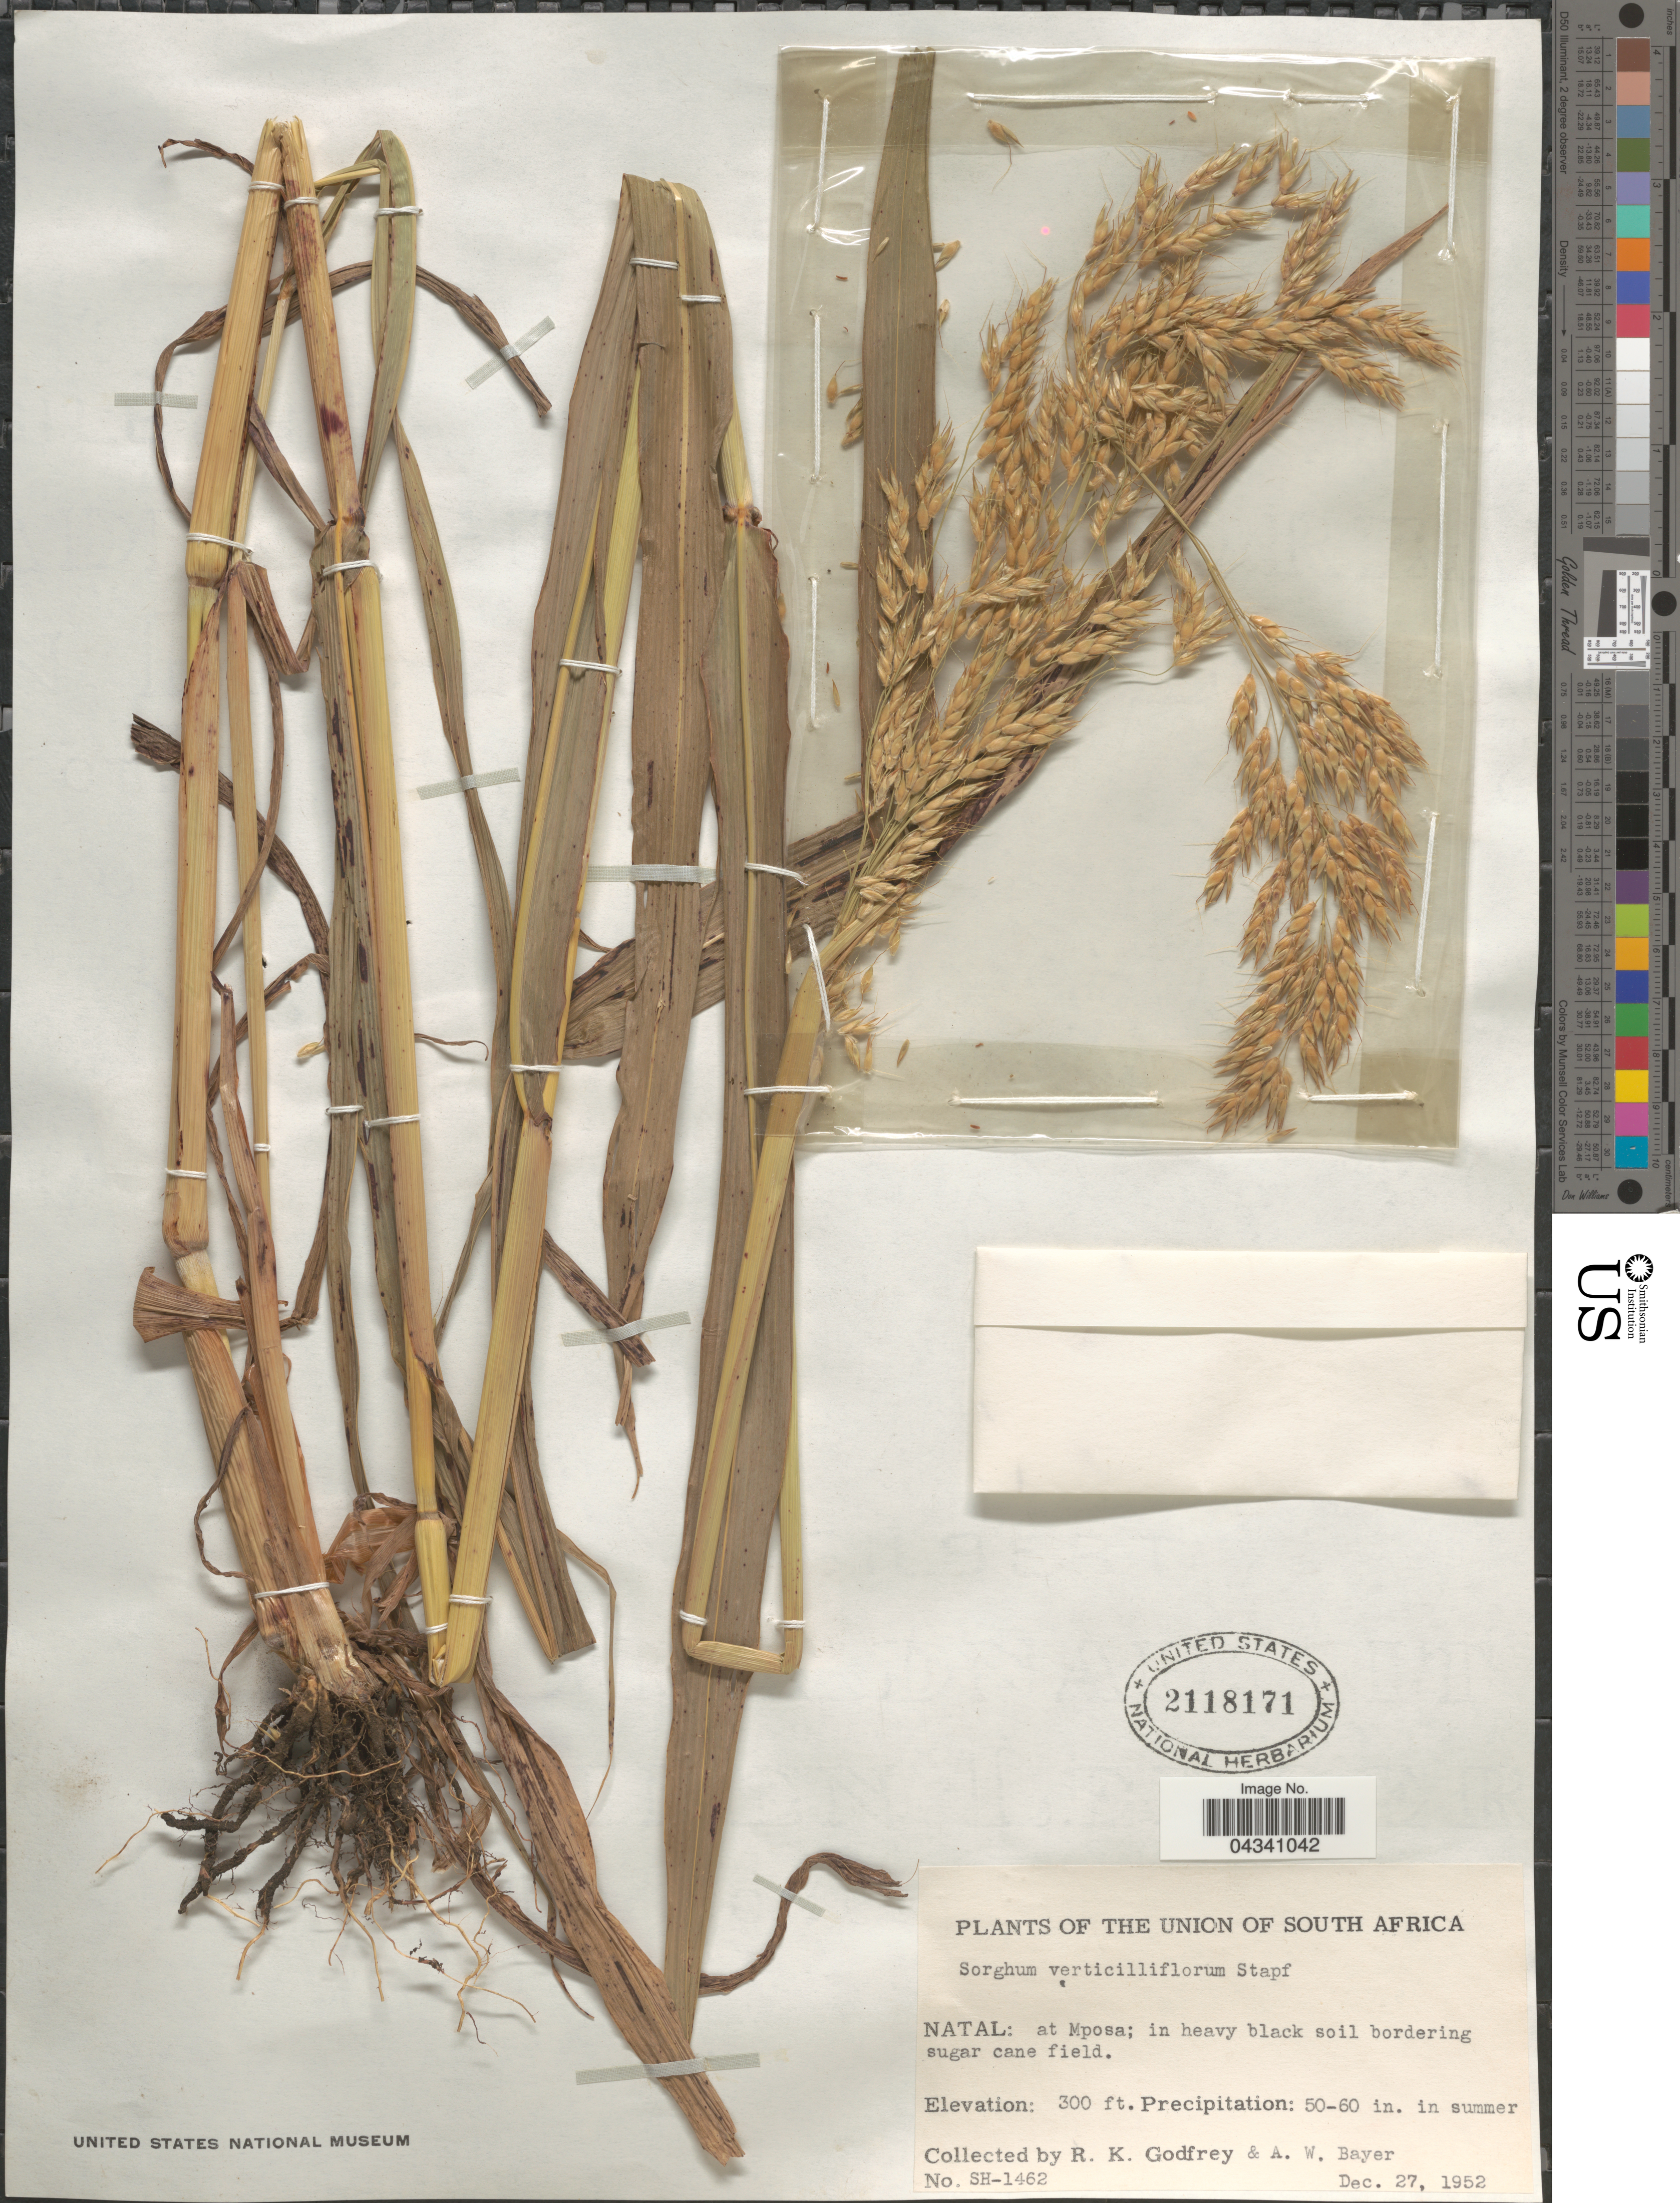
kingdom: Plantae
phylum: Tracheophyta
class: Liliopsida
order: Poales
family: Poaceae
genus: Sorghum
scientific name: Sorghum arundinaceum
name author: (Desv.) Stapf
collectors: R. K. Godfrey & A. Bayer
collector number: SH-1462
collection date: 1952-12-27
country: South Africa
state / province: KwaZulu-Natal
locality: Union of South Africa. Natal: at Mposa; in heavy black soil bordering sugar cane field.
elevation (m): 91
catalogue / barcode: US 2118171